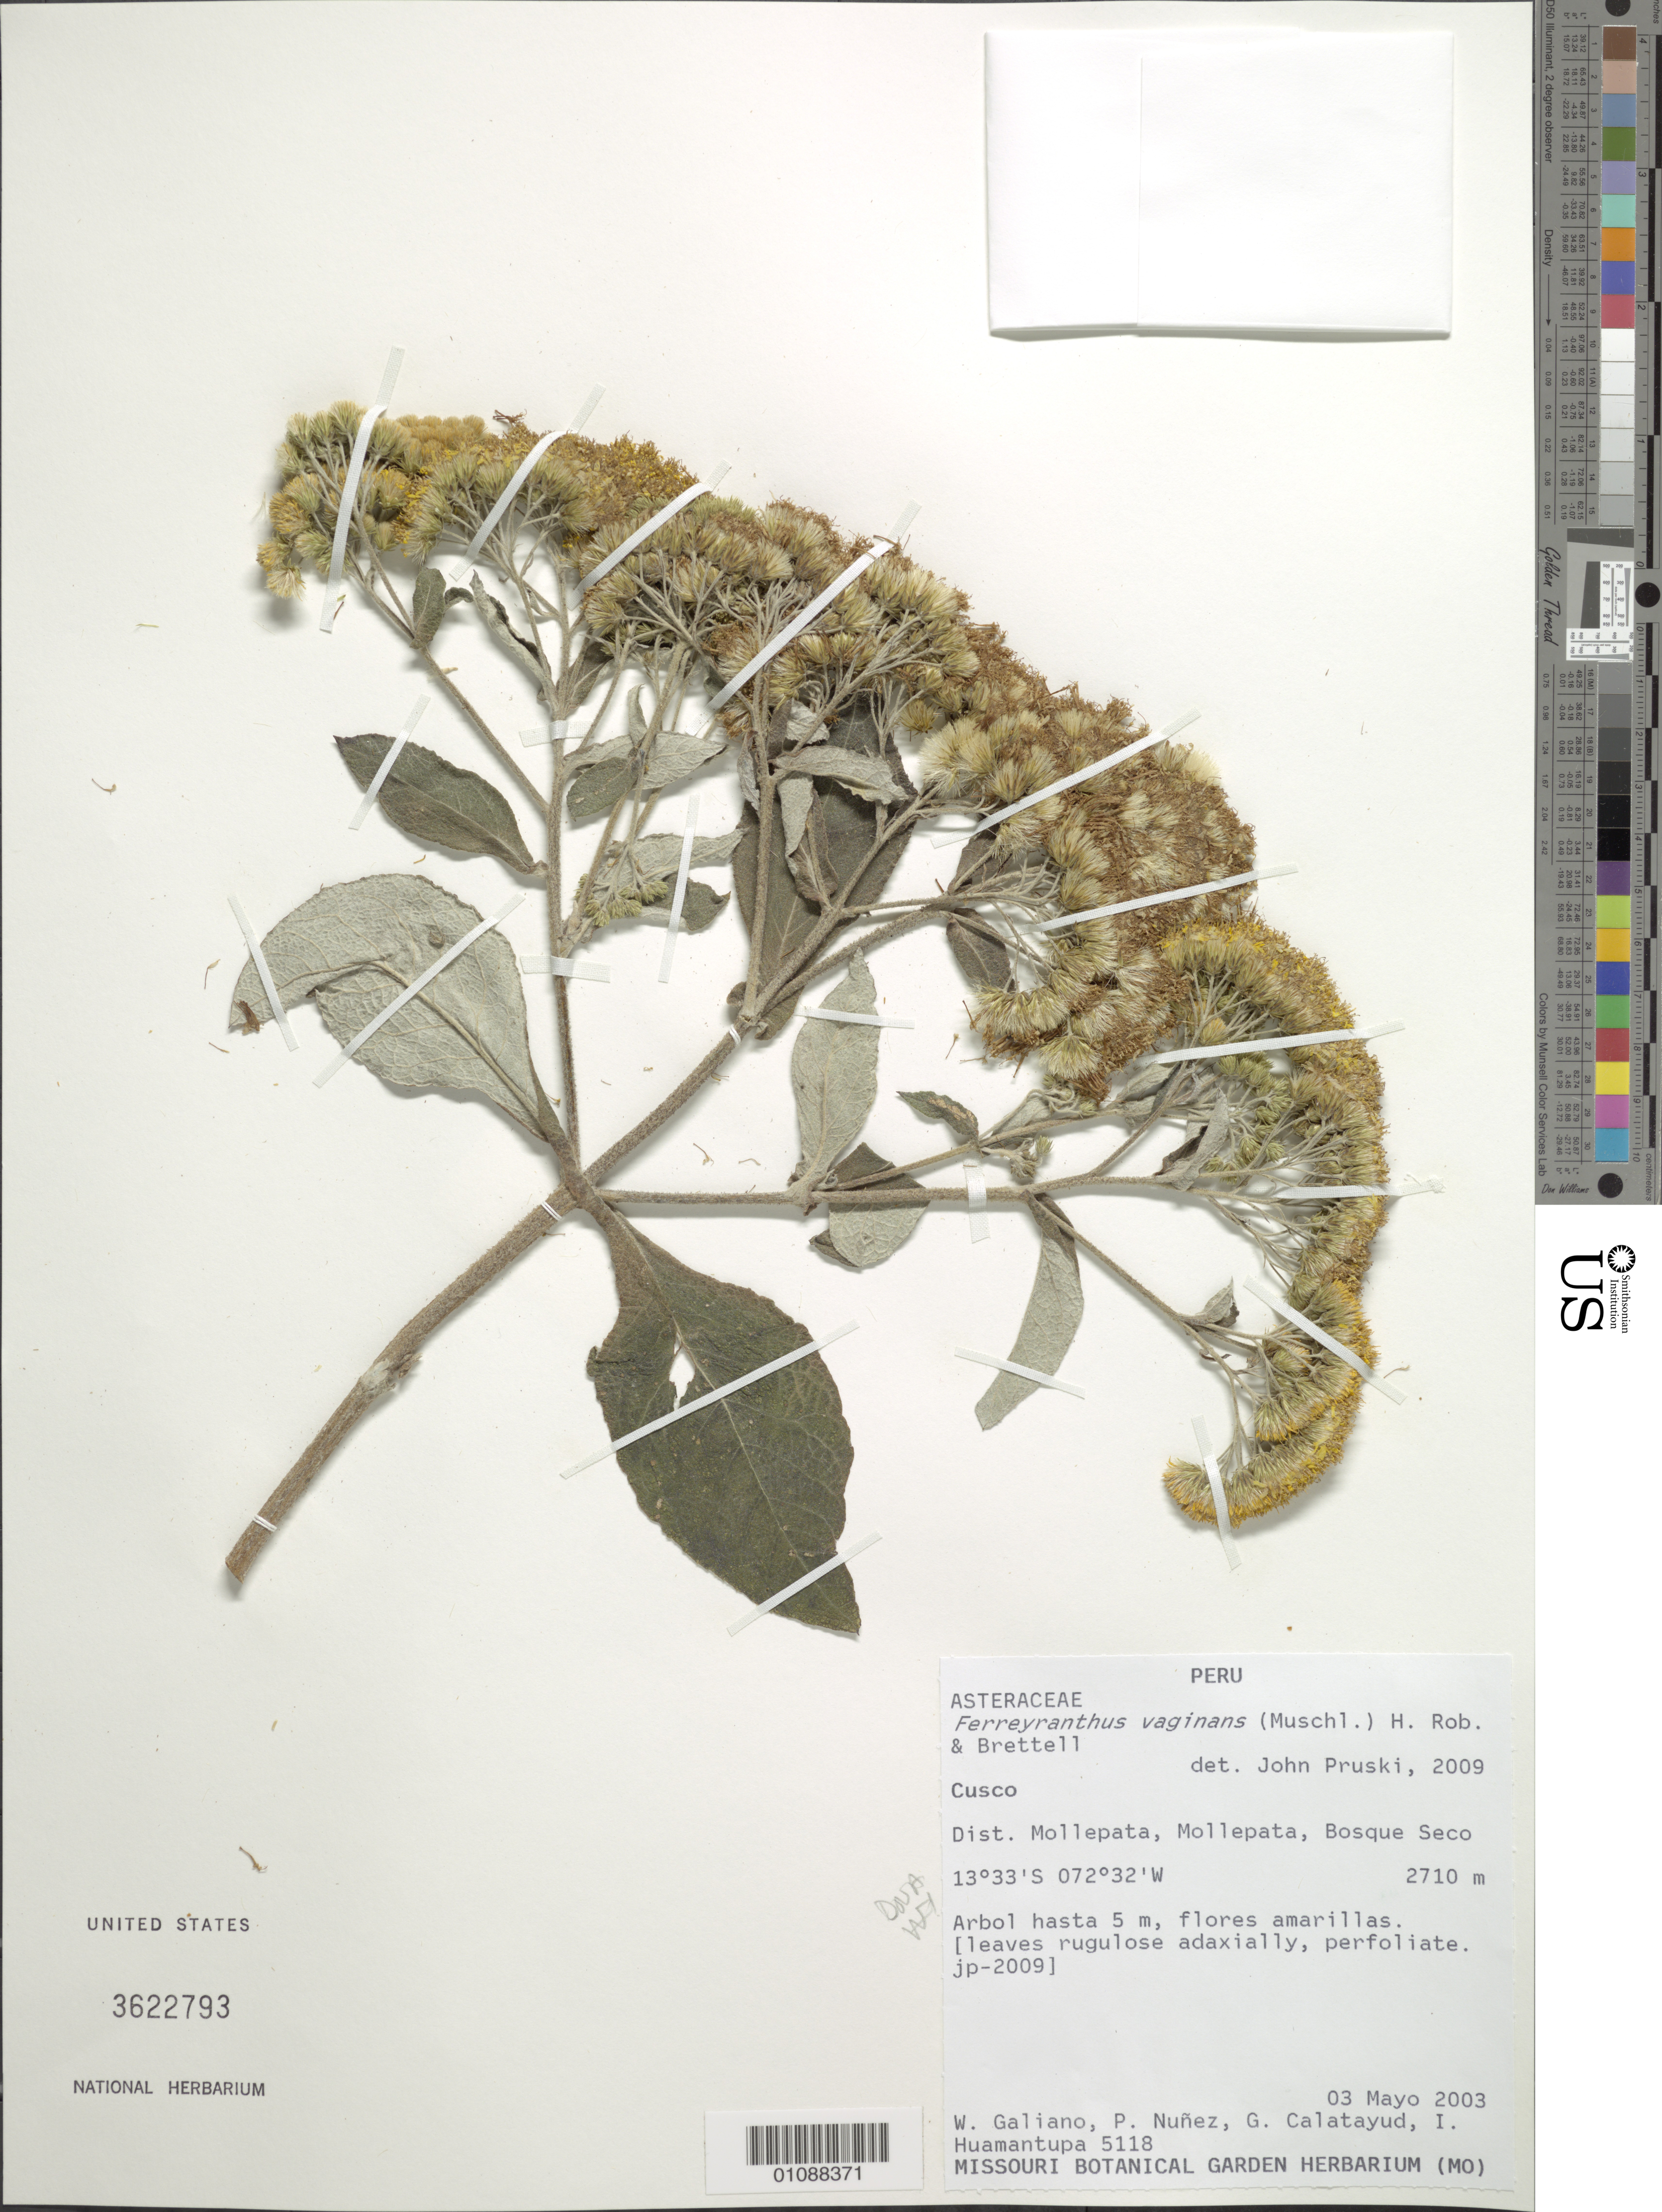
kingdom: Plantae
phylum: Tracheophyta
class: Magnoliopsida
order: Asterales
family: Asteraceae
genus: Ferreyranthus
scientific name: Ferreyranthus vaginans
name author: (Muschl.) H. Rob. & Brettell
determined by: Pruski, J. F.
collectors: W. Galiano, P. Nuñez V., G. Calatayud & I. Huamantupa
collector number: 5118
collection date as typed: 3 May 2003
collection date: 2003-05-03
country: Peru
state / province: Cusco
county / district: Anta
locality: Mollepata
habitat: Bosque seco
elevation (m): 2710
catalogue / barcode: US 3622793